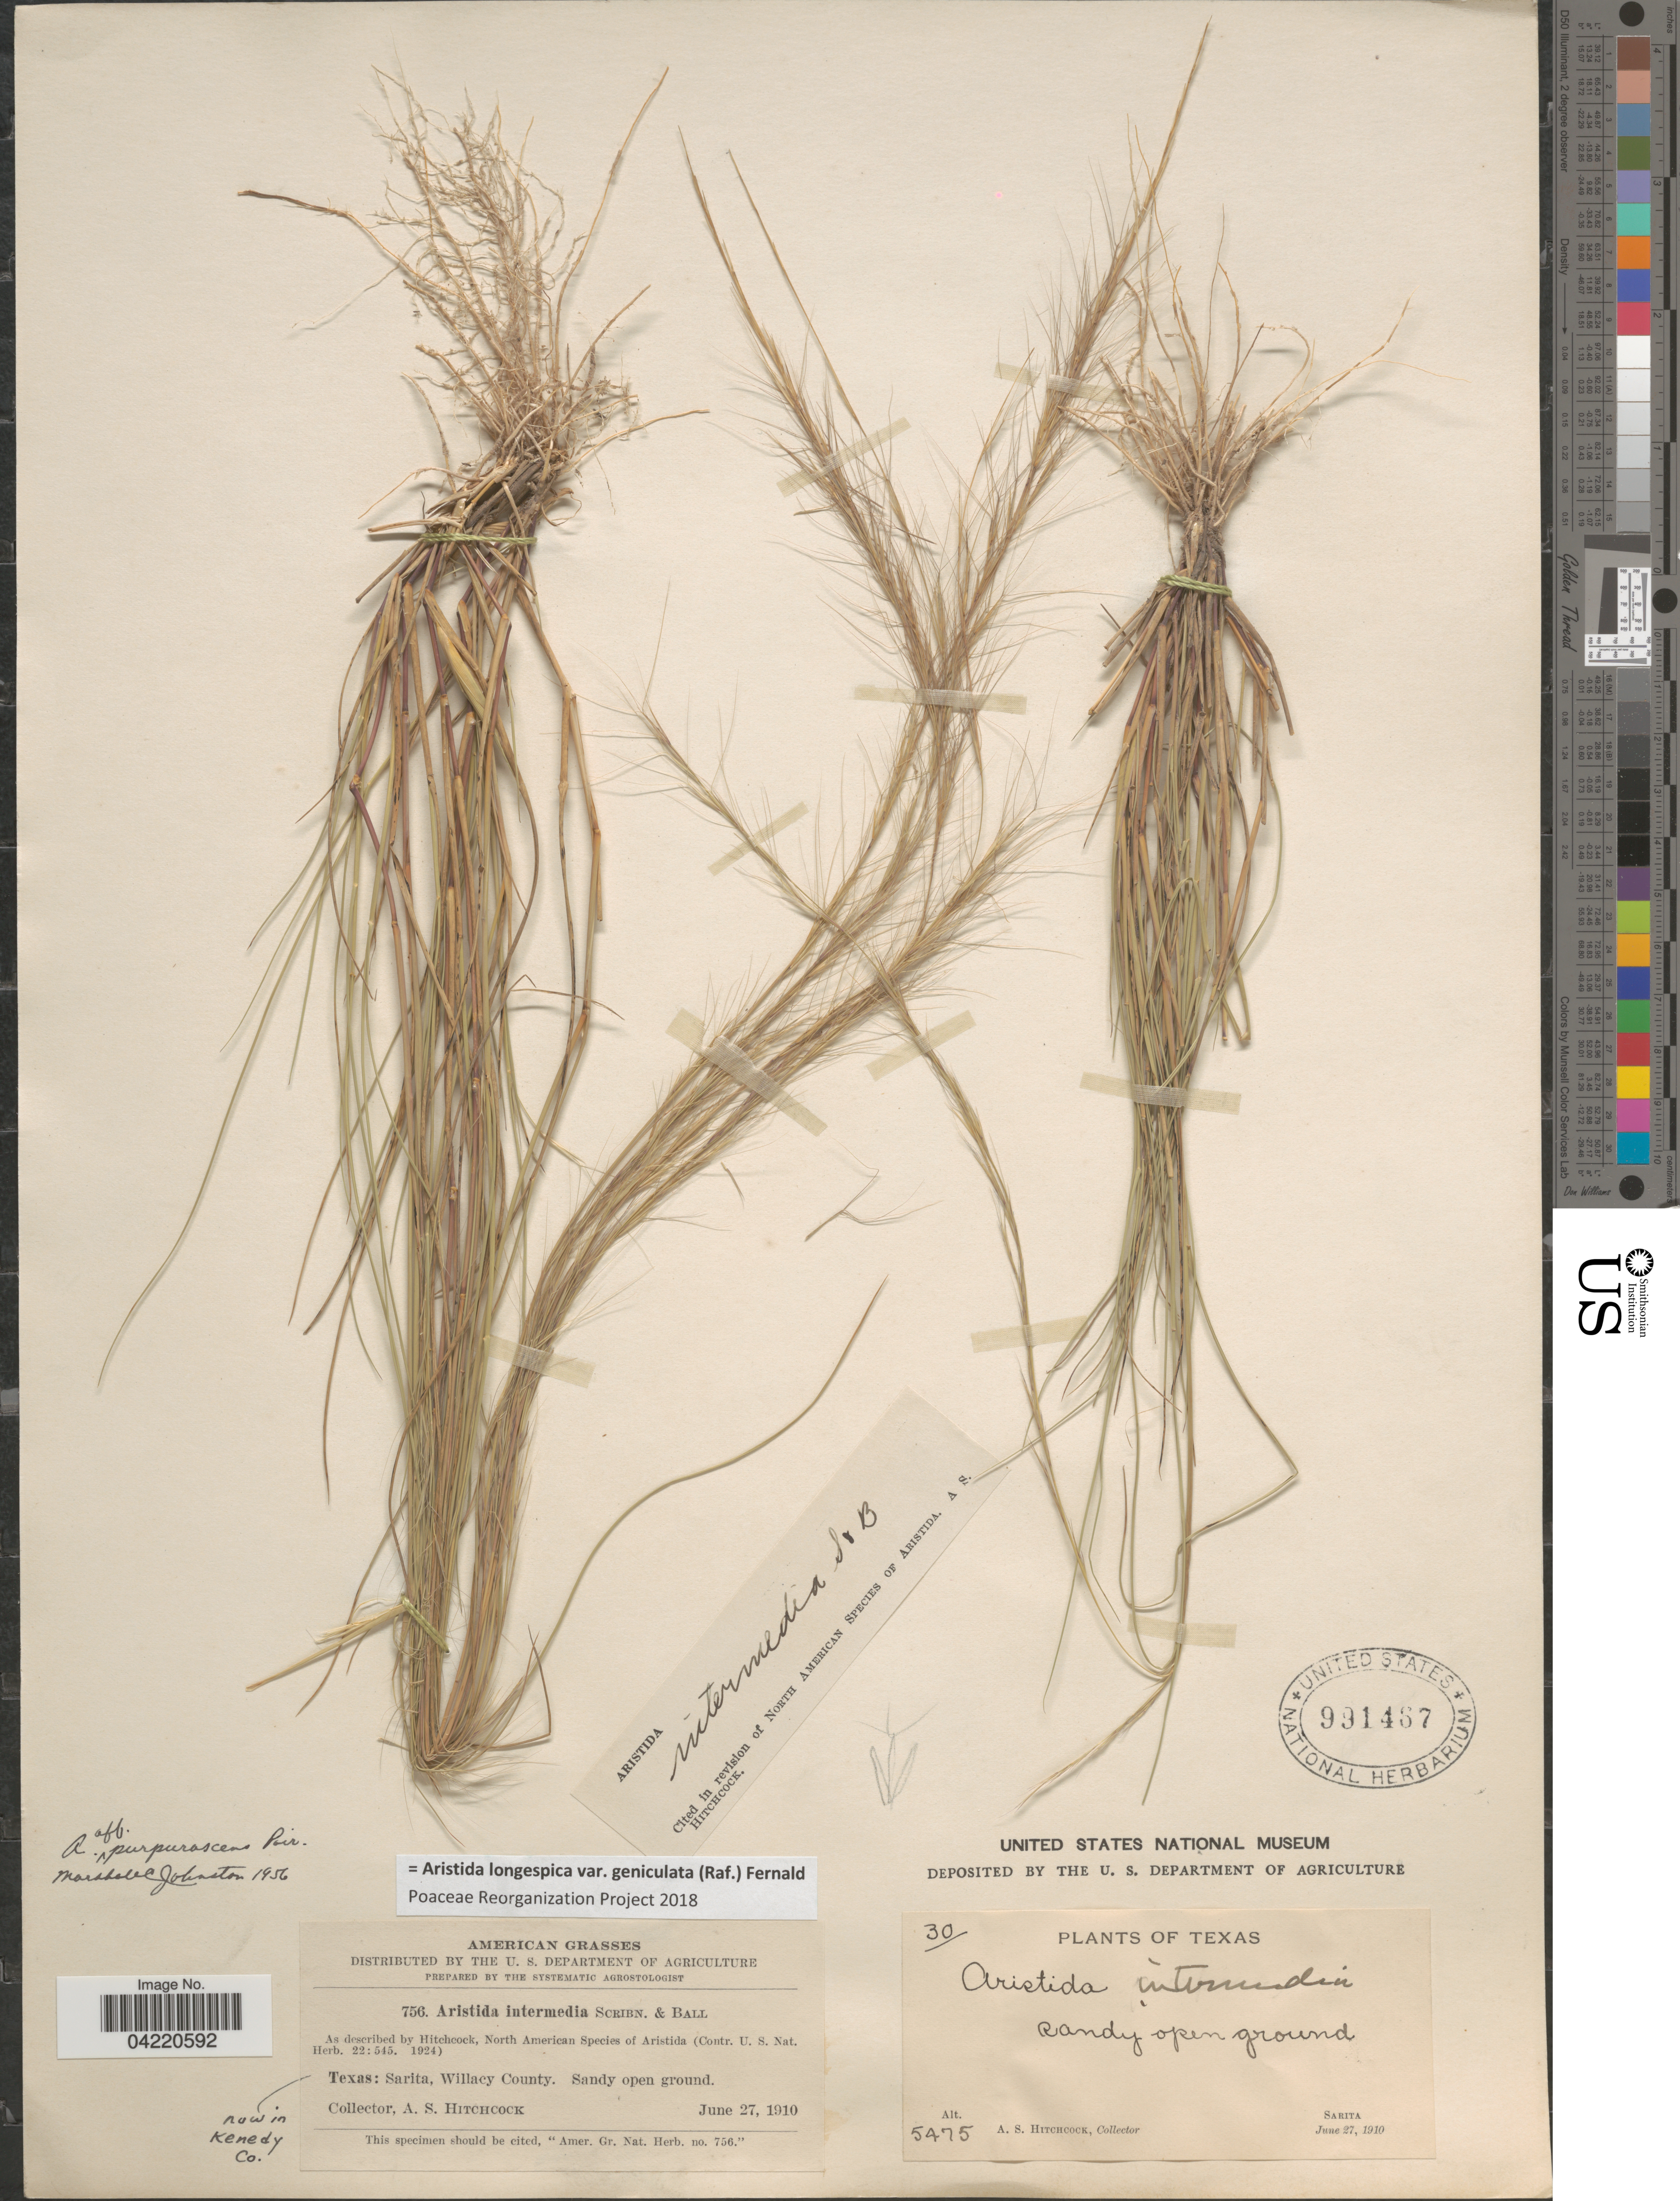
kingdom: Plantae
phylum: Tracheophyta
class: Liliopsida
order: Poales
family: Poaceae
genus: Aristida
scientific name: Aristida longespica var. geniculata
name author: (Raf.) Fernald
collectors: A. S. Hitchcock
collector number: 5475/756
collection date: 1910-06-27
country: United States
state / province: Texas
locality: Sarita, Willacy County.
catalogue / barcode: US 991467